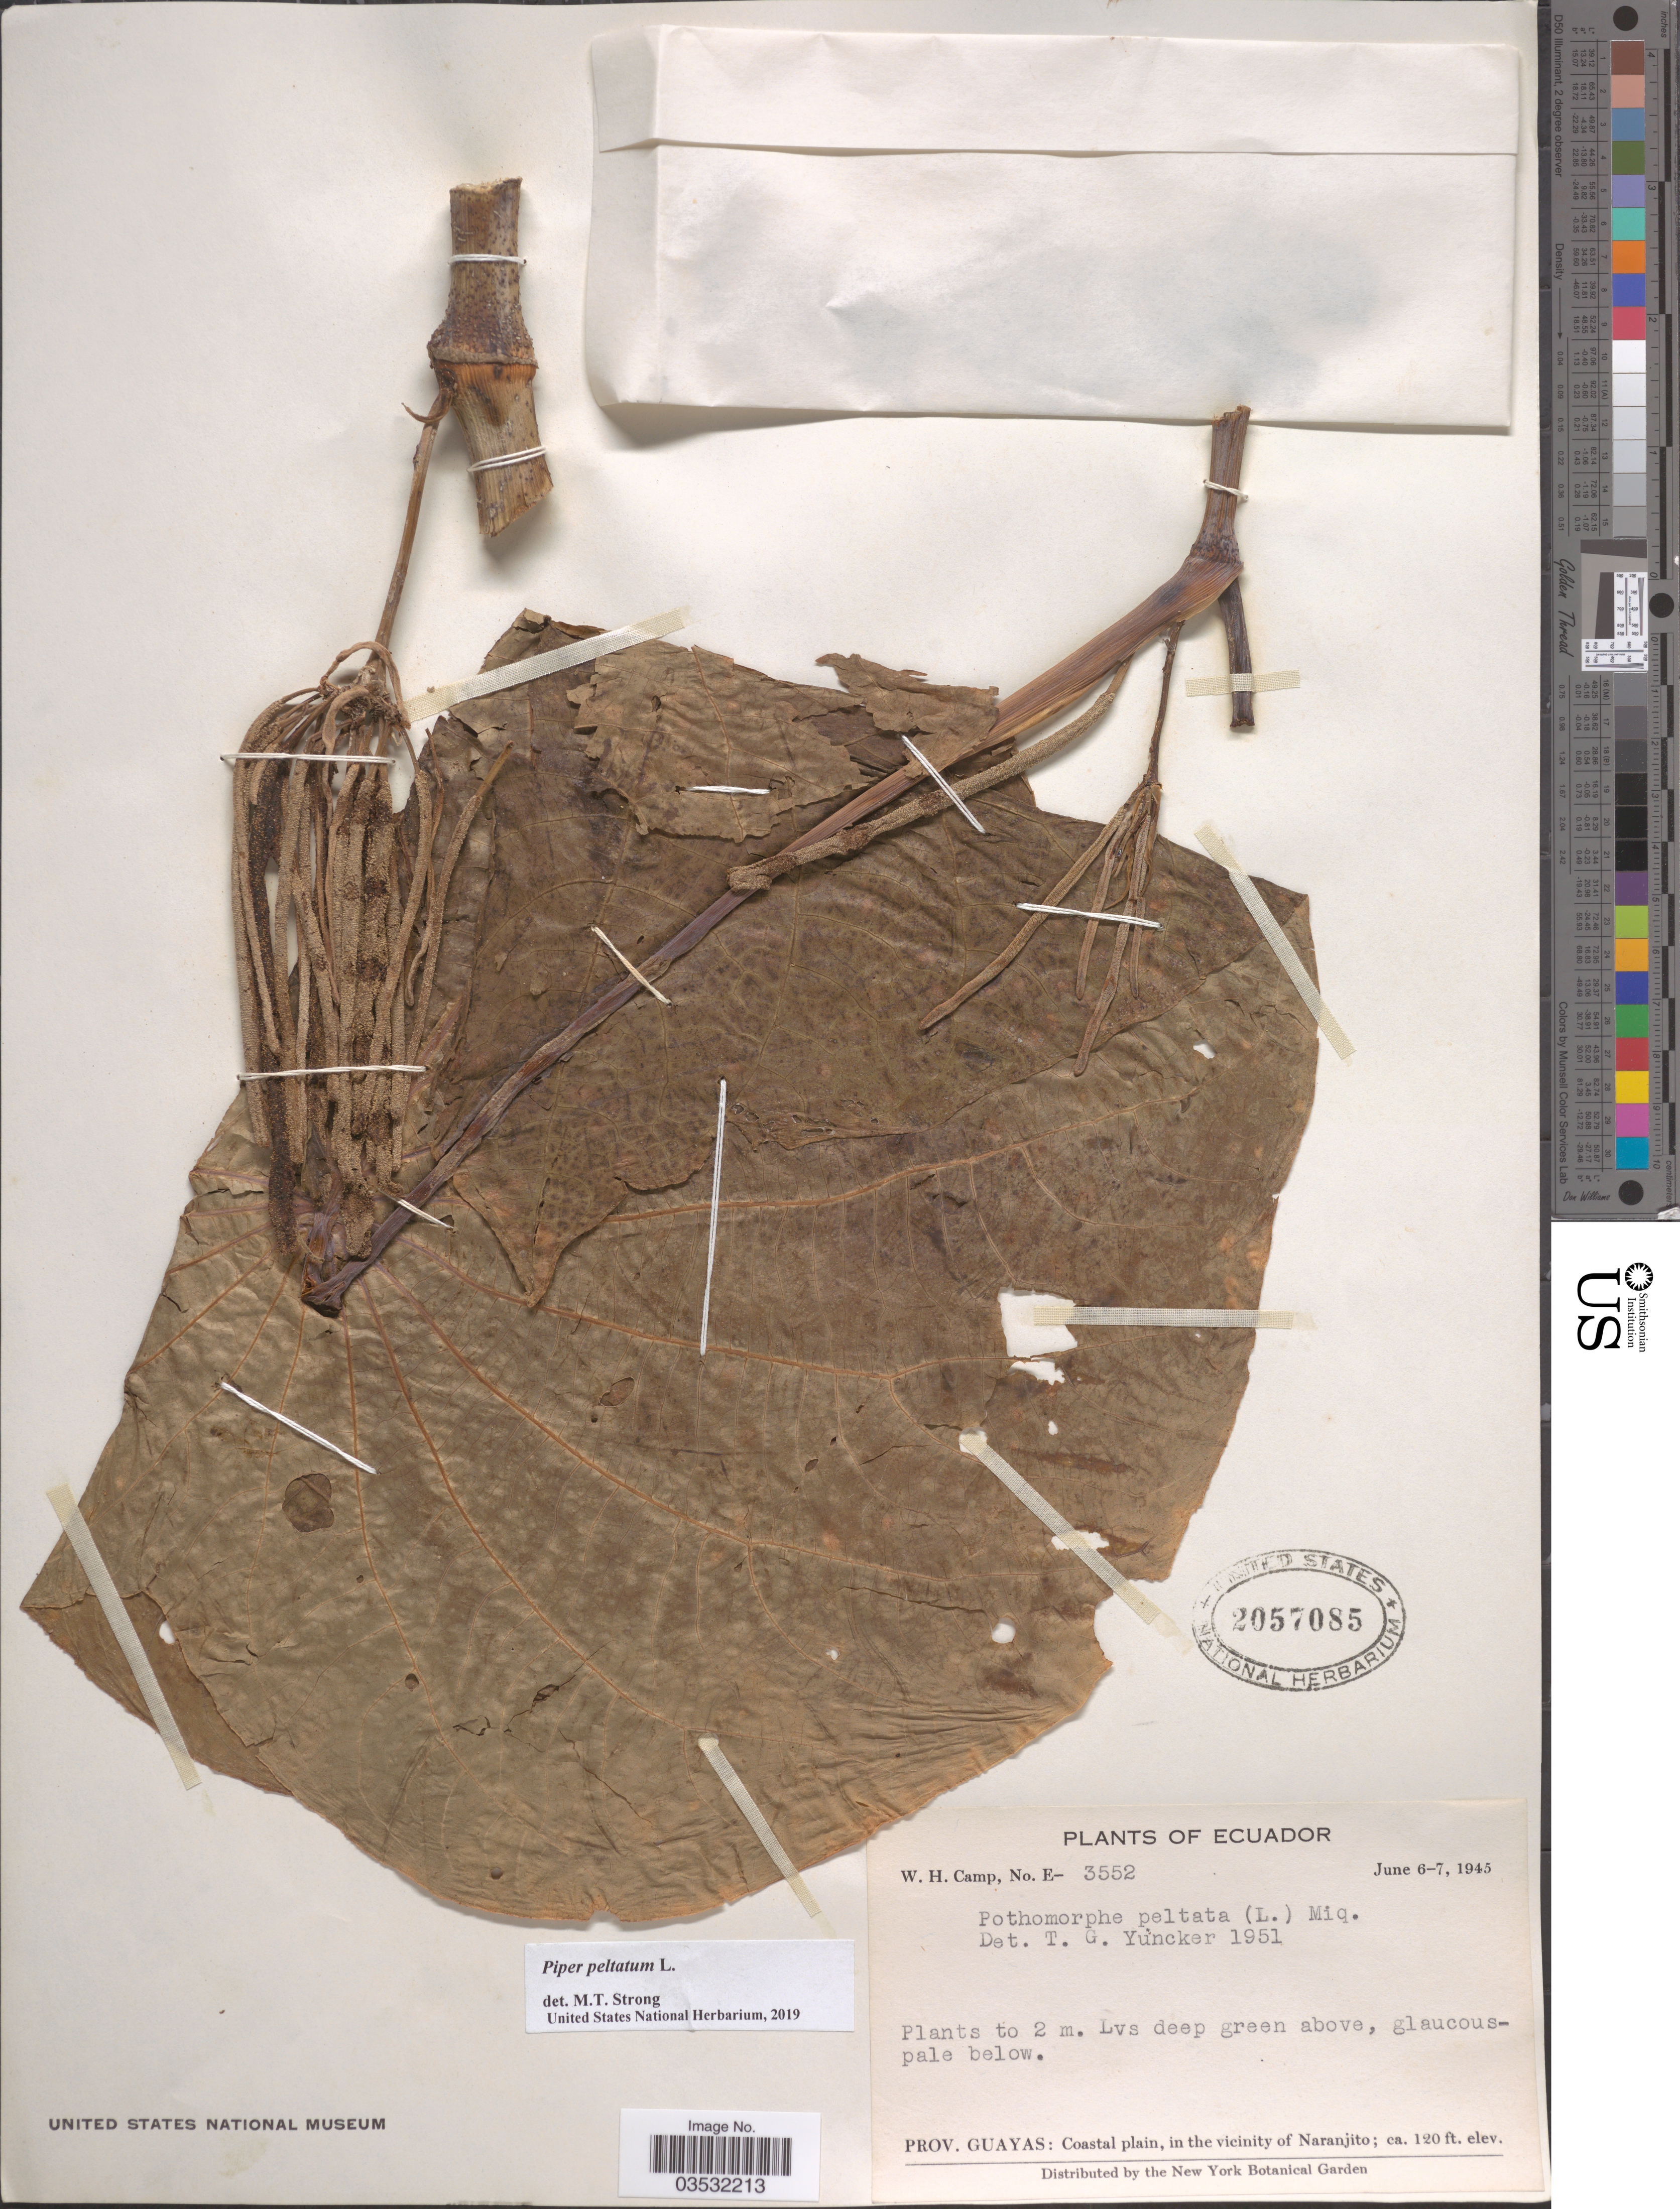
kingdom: Plantae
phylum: Tracheophyta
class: Magnoliopsida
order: Piperales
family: Piperaceae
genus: Piper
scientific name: Piper peltatum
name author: L.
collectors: W. H. Camp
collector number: E-3552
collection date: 1945-06-06/1945-06-07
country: Ecuador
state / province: Guayas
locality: Coastal plain, in the vicinity of Naranjito.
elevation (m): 37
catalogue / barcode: US 2057085